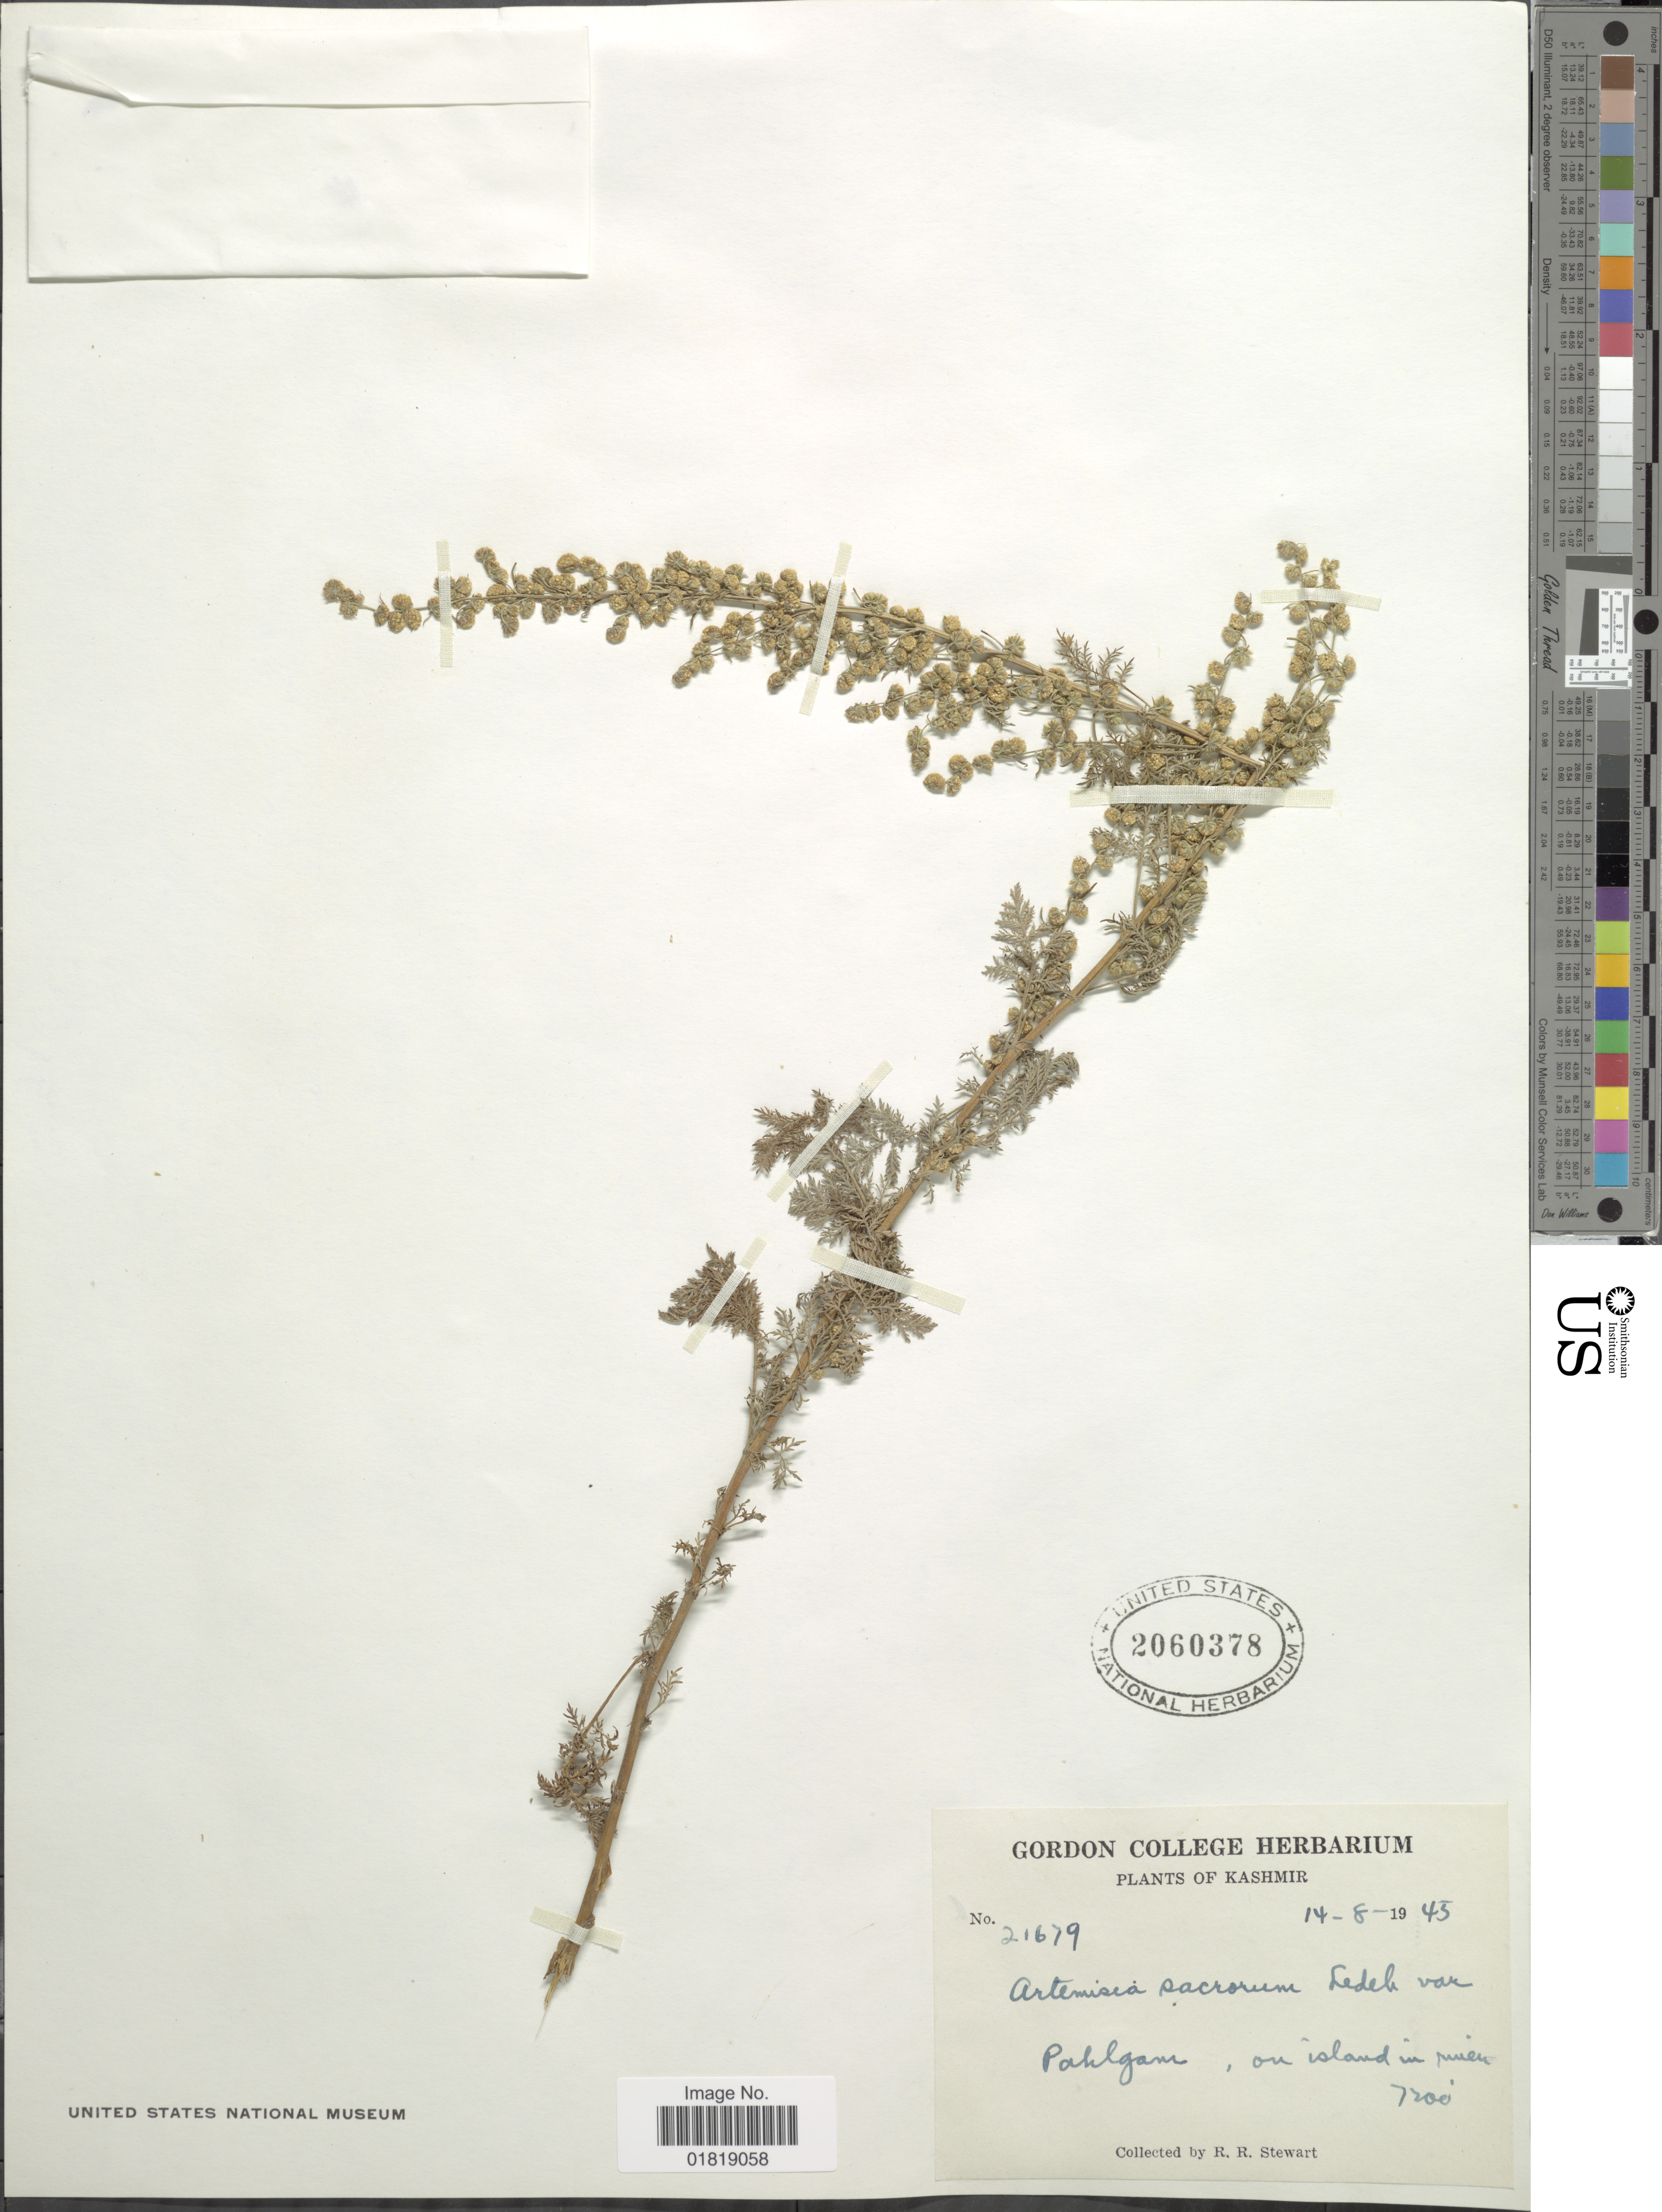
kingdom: Plantae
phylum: Tracheophyta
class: Magnoliopsida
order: Asterales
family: Asteraceae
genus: Artemisia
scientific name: Artemisia sacrorum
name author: Ledeb.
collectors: R. R. Stewart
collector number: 21679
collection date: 1945-08-14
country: India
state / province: Jammu and Kashmir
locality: Kashmir, Pahlgam, on island in river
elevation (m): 2195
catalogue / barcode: US 2060378